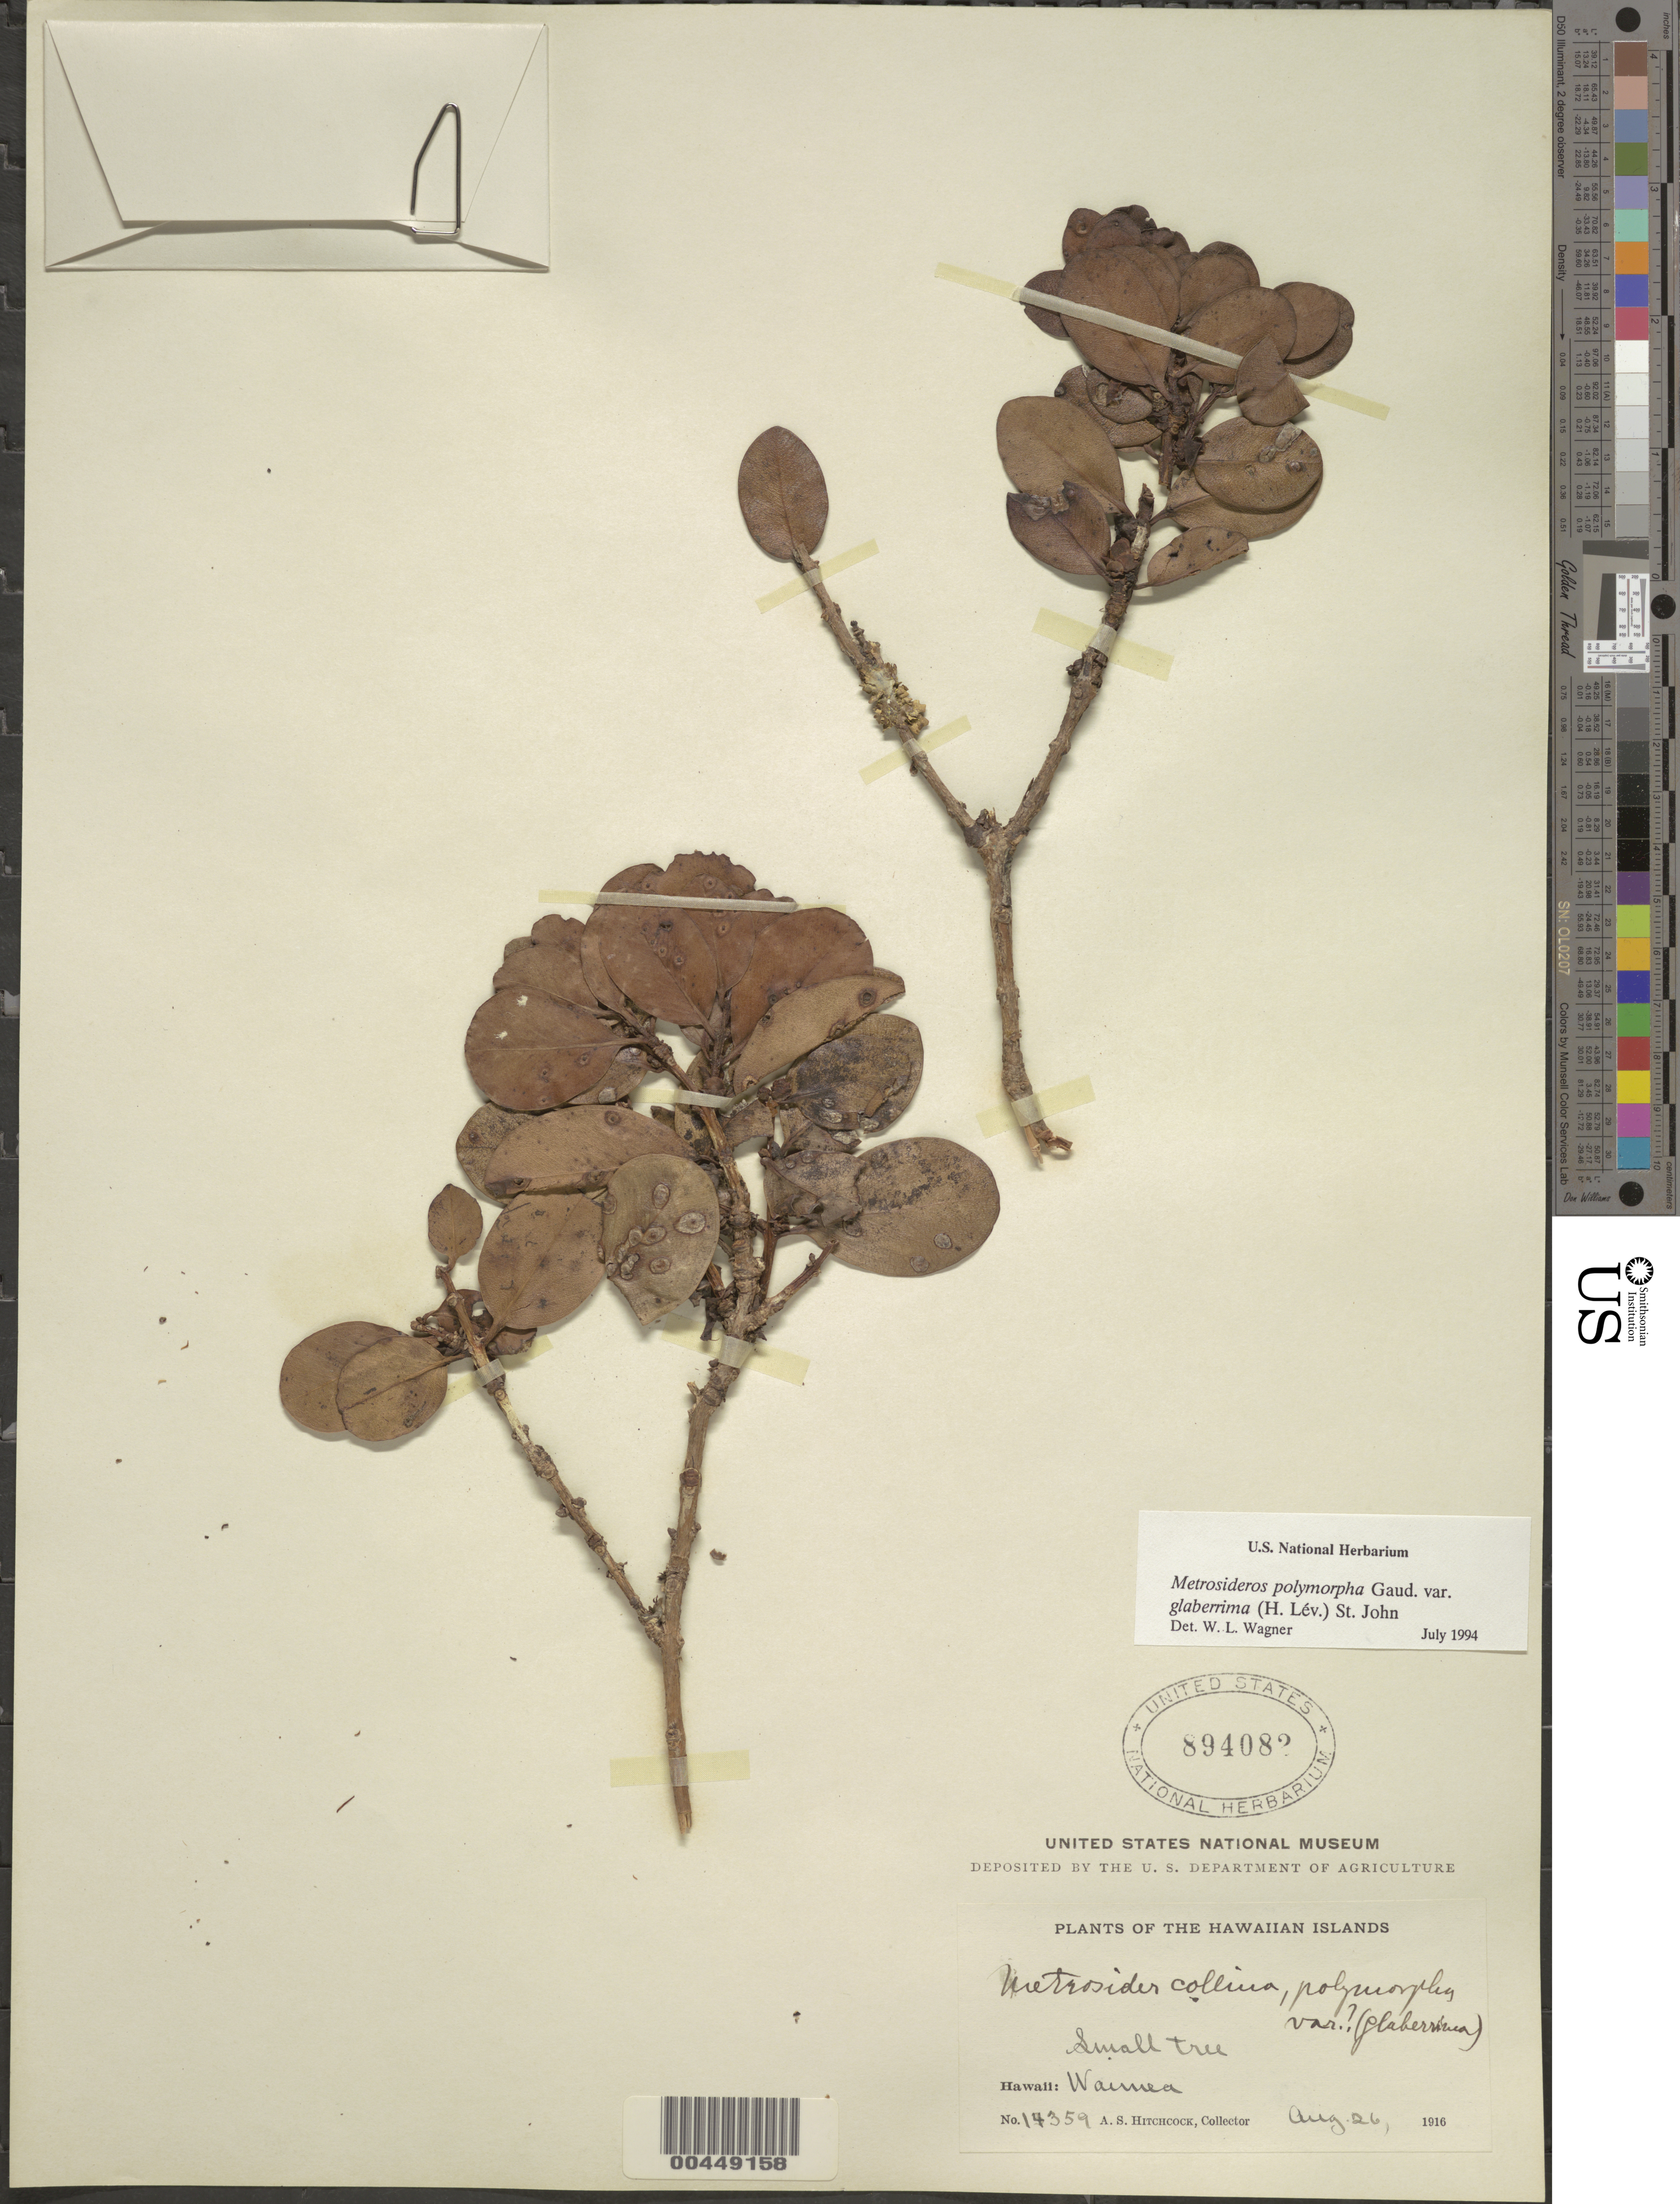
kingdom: Plantae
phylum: Tracheophyta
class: Magnoliopsida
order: Myrtales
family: Myrtaceae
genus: Metrosideros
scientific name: Metrosideros polymorpha var. glaberrima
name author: (H. Lév.) H. St. John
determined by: Wagner, W. L., (BOT), Smithsonian Institution - National Museum of Natural History (UNITED STATES)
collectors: A. S. Hitchcock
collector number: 14359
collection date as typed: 26 Aug 1916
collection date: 1916-08-26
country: United States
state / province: Hawaii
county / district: Hawaii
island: Hawaii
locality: Waimea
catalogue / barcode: US 894082